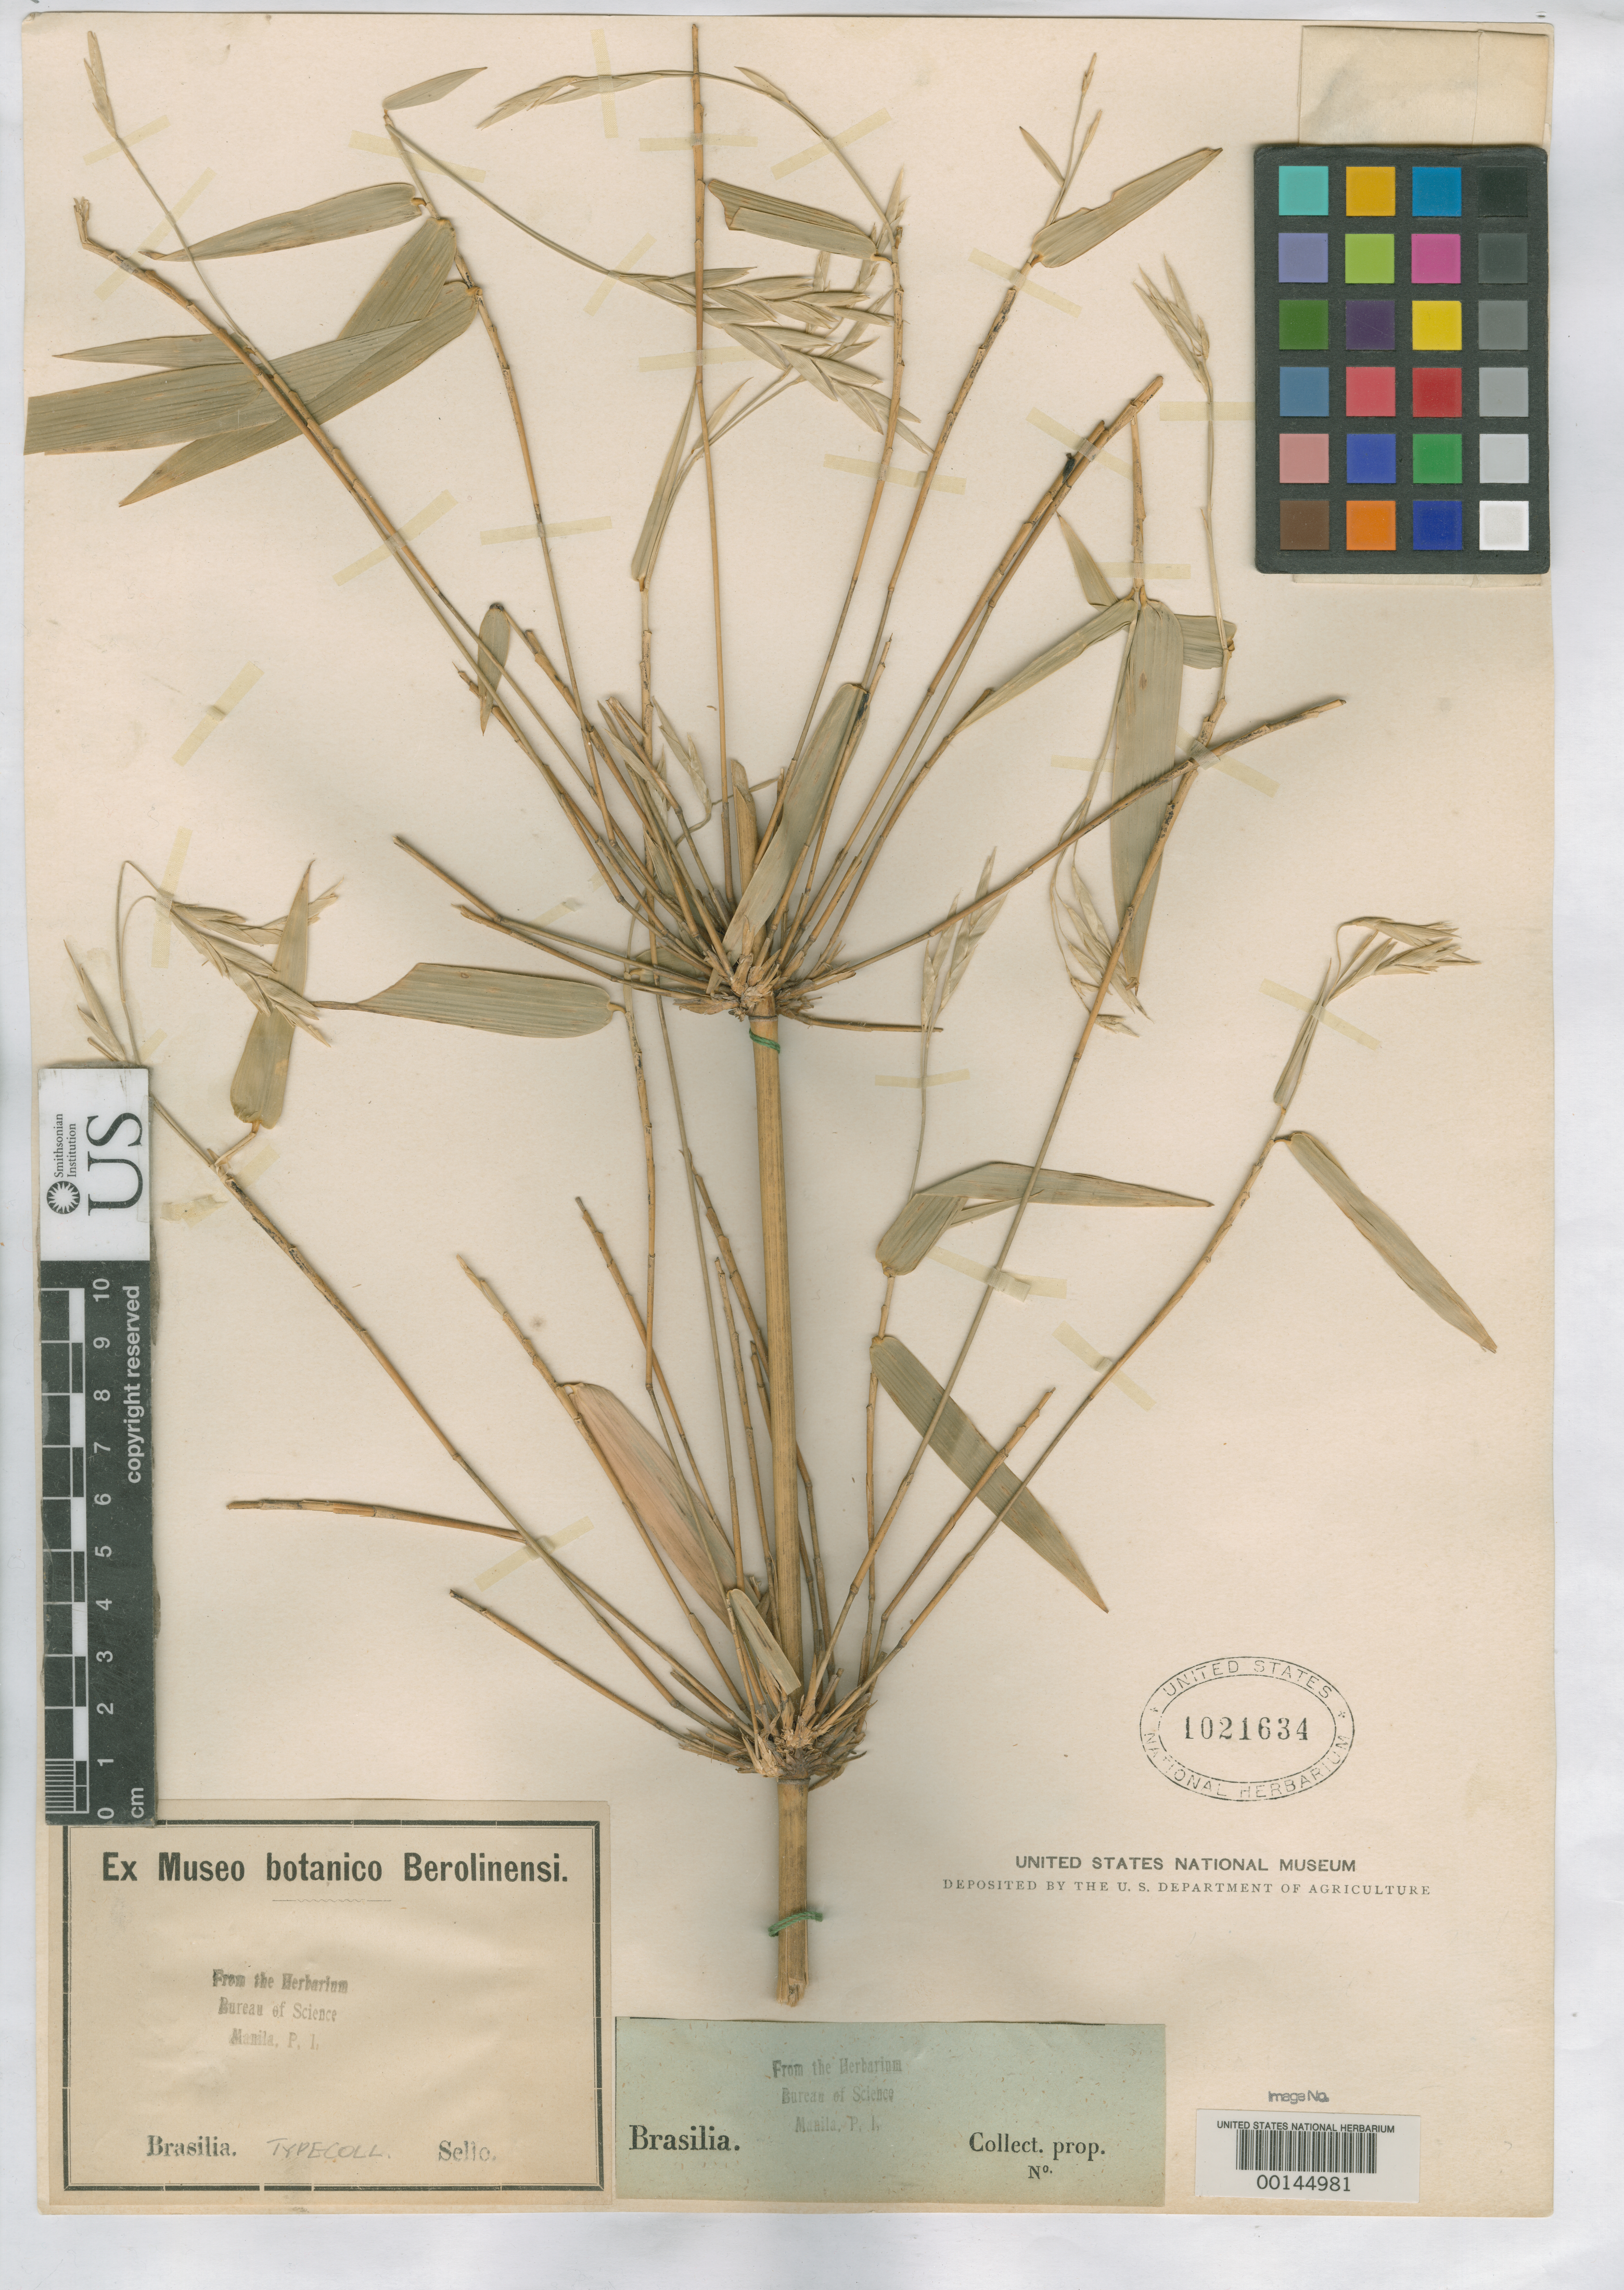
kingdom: Plantae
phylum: Tracheophyta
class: Liliopsida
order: Poales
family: Poaceae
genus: Arundinaria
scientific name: Arundinaria verticillata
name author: Nees in Mart.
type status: Type Fragment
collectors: F. Sellow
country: Brazil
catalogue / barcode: US 1021634